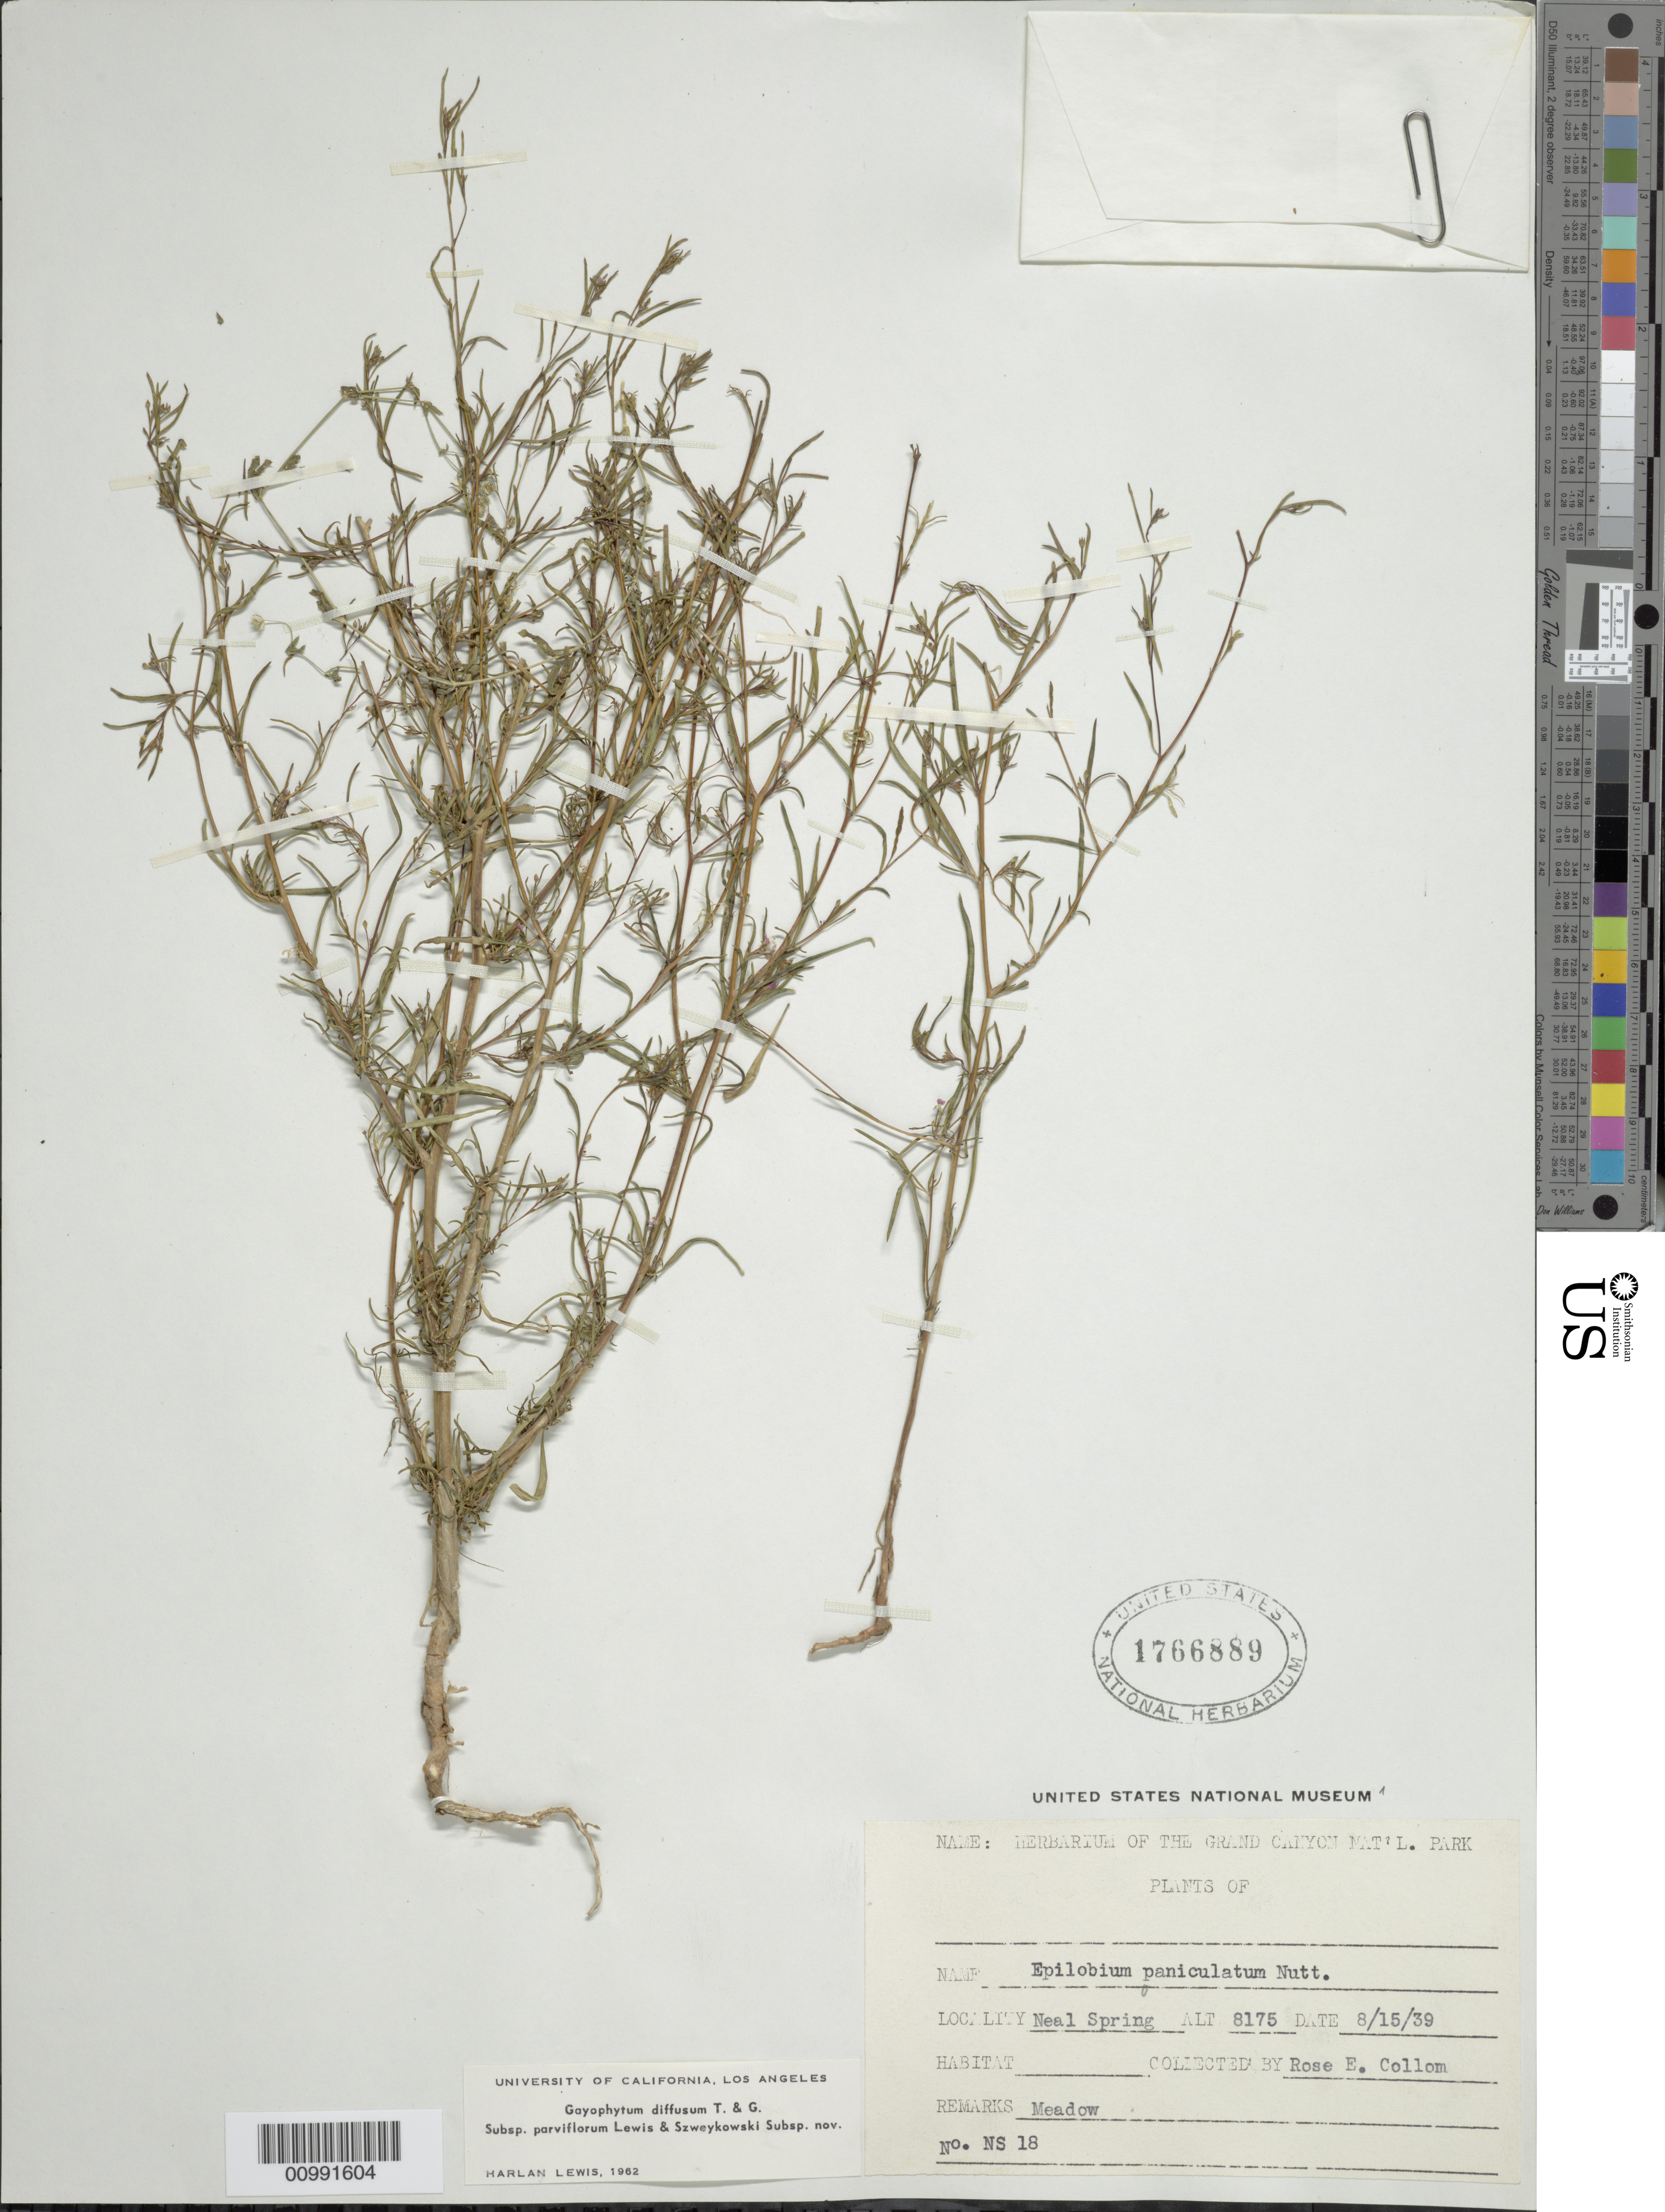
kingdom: Plantae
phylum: Tracheophyta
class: Magnoliopsida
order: Myrtales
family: Onagraceae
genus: Gayophytum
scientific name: Gayophytum diffusum subsp. parviflorum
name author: F. H. Lewis & Szweyk.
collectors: R. E. Collom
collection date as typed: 15 Aug 1939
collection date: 1939-08-15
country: United States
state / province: Arizona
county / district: Mohave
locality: Neal Spring in meadow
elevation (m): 2492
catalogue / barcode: US 1766889